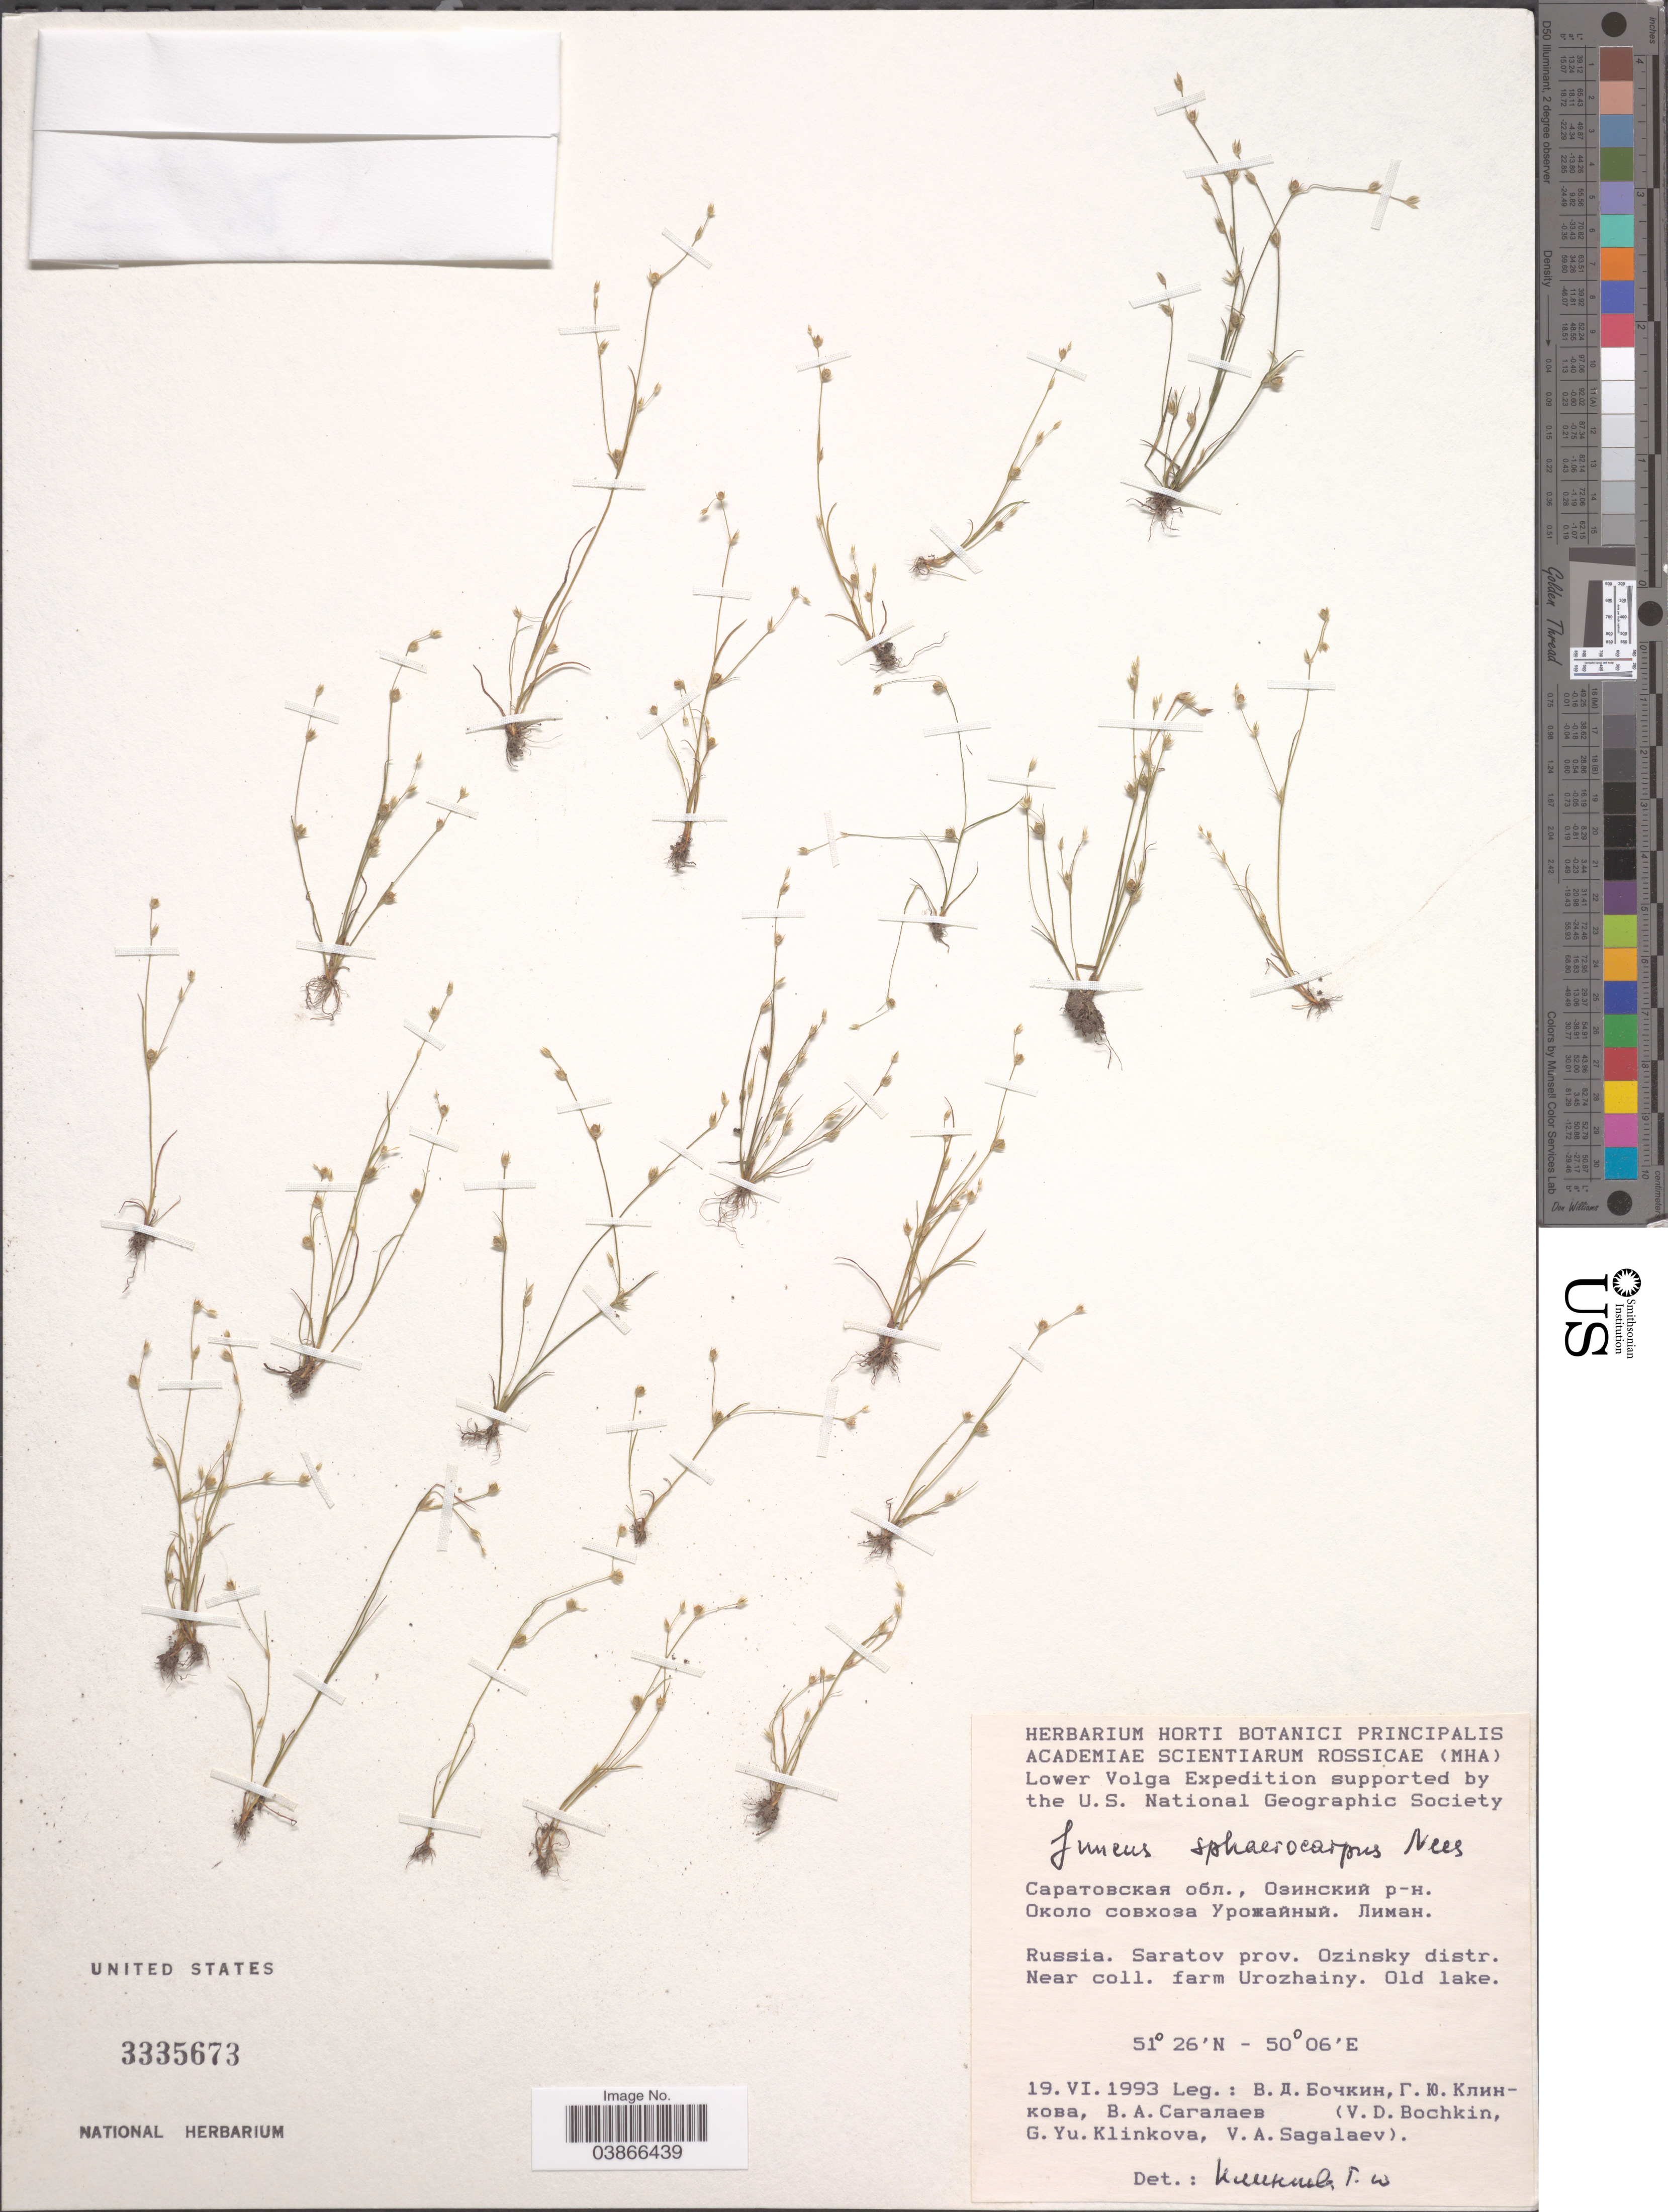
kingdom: Plantae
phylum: Tracheophyta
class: Liliopsida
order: Poales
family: Juncaceae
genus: Juncus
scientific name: Juncus sphaerocarpus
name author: Nees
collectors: V. Bochkin, G. Klinkova & V. Sagalaev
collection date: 1993-06-19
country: Russian Federation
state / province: Saratov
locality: Russia. Ozinsky distr. Near coll. farm Urozhainy. Old lake.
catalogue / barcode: US 3335673